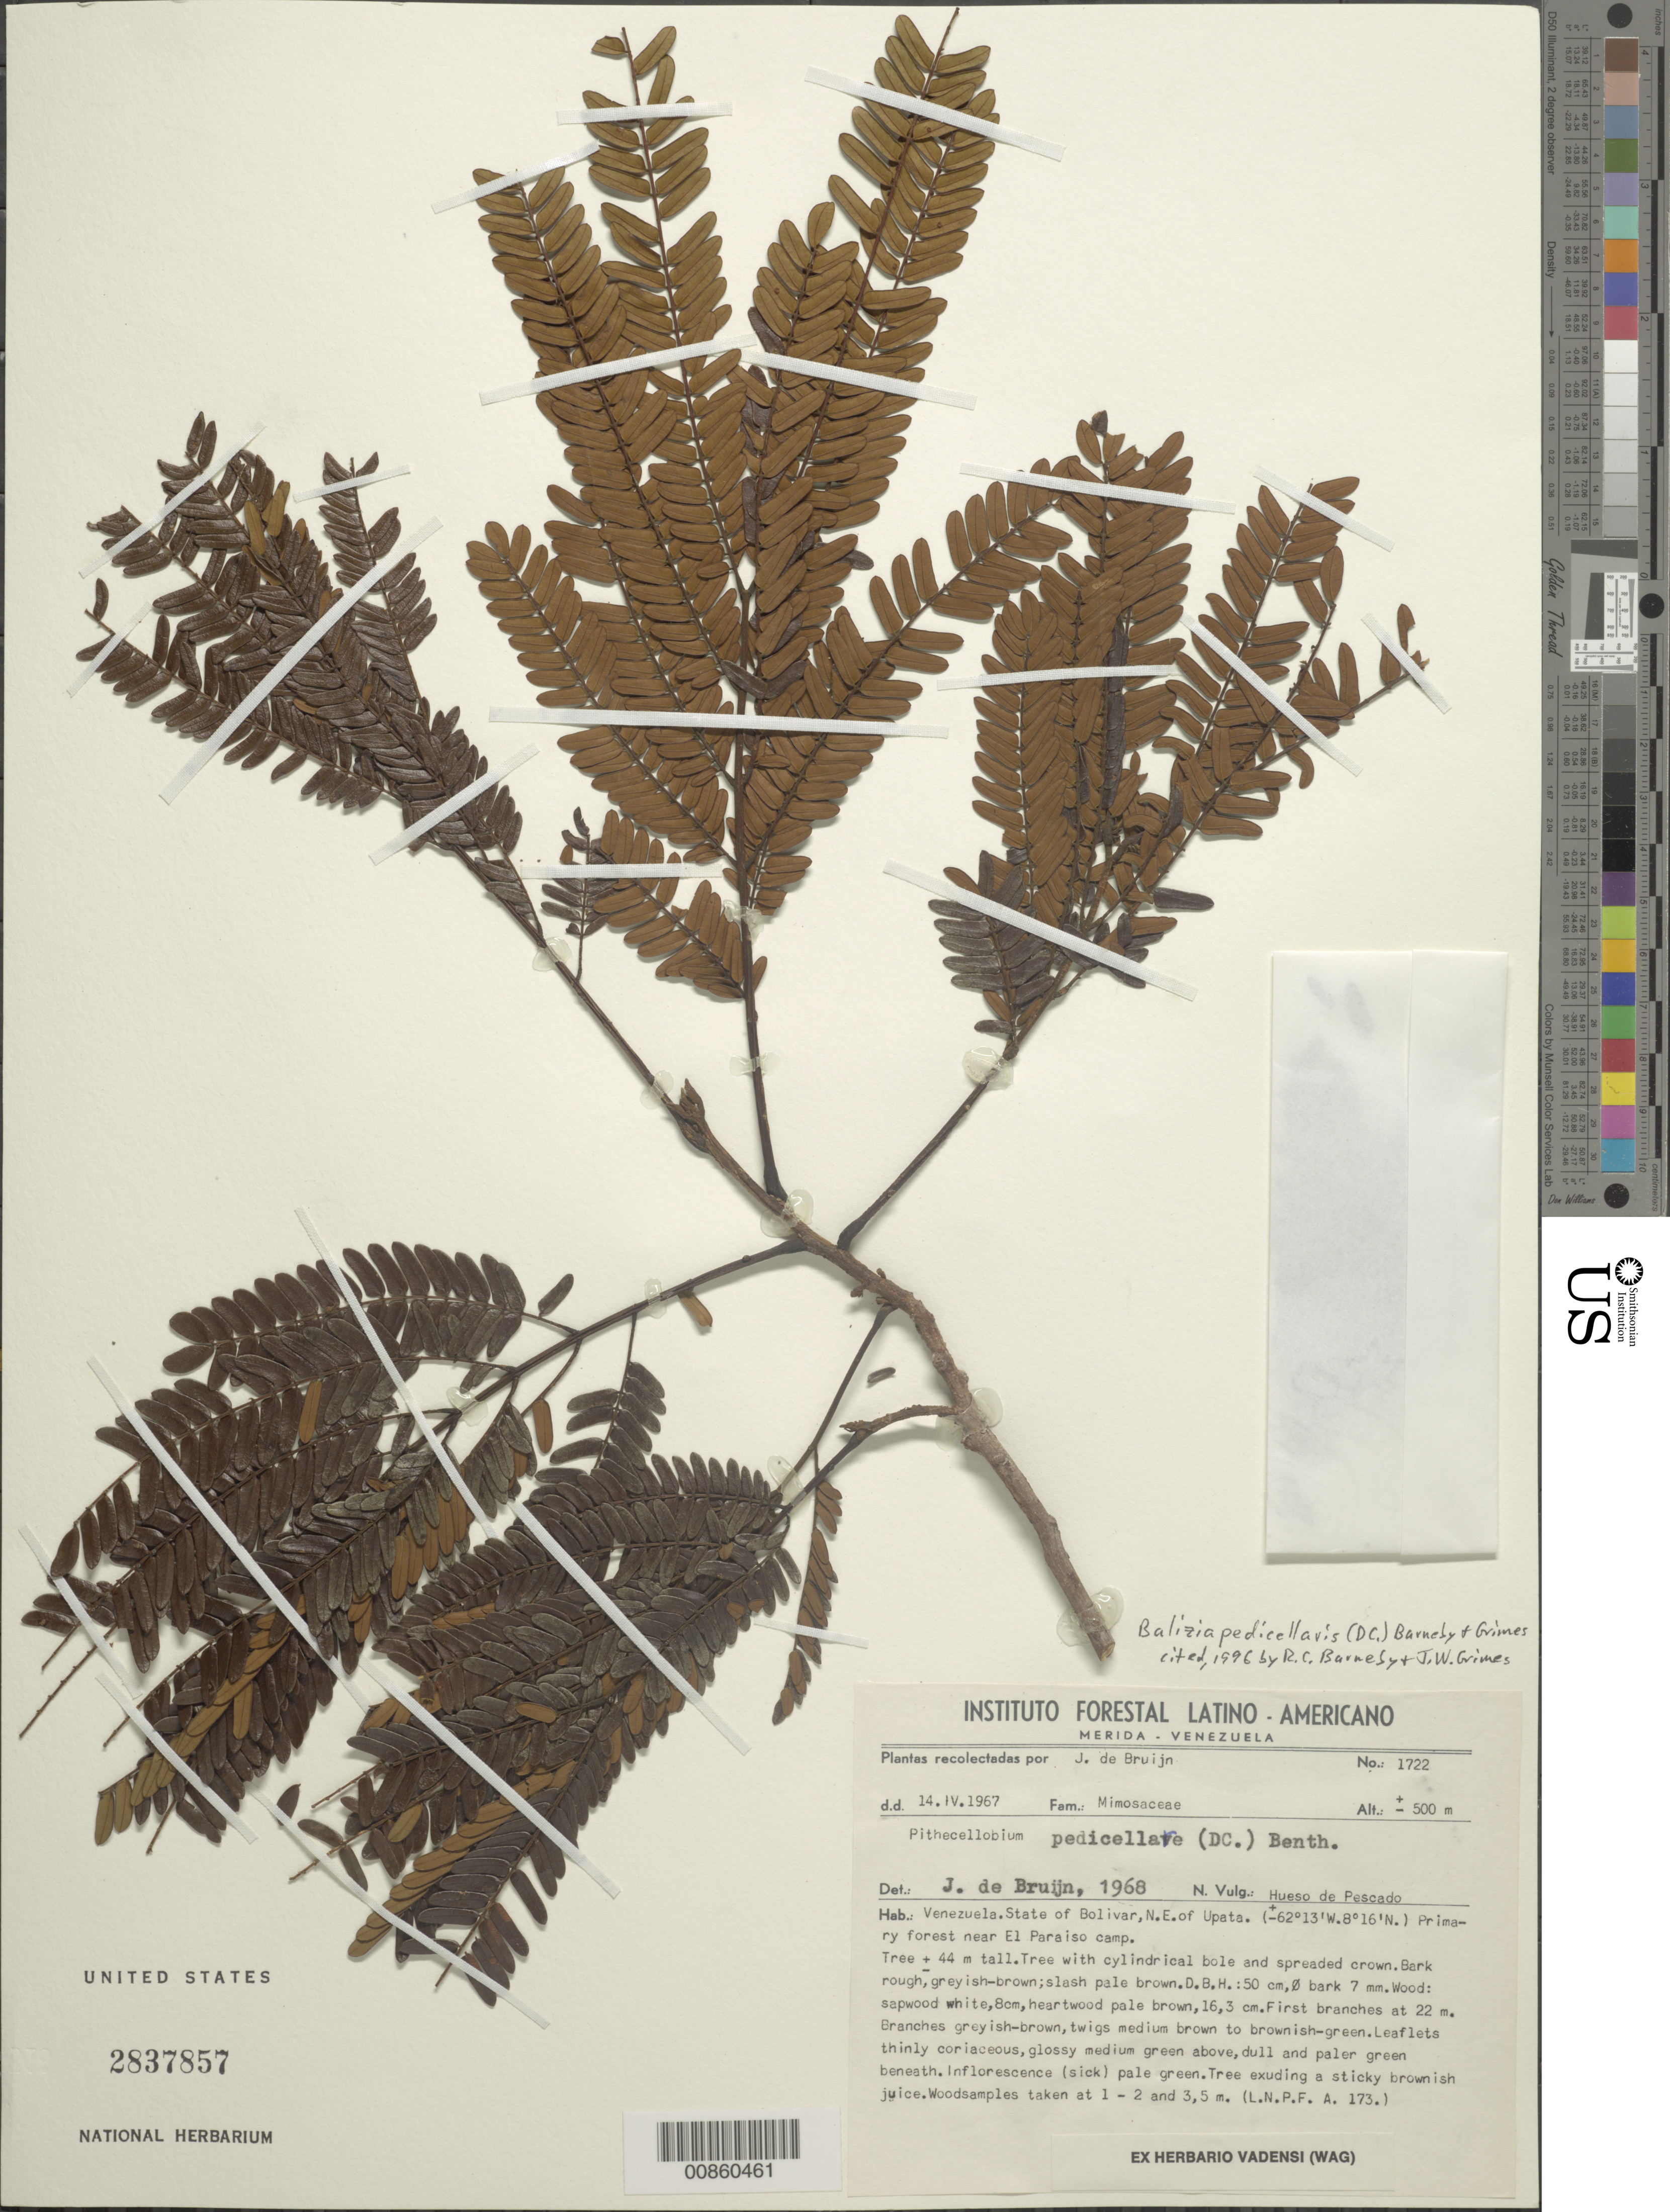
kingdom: Plantae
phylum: Tracheophyta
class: Magnoliopsida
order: Fabales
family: Fabaceae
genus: Hydrochorea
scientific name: Hydrochorea pedicellaris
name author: (DC.) M.V.B. Soares et al.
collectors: J. Bruijn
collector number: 1722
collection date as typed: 14-Apr-67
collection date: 1967-04-14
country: Venezuela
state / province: Bolívar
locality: Upata, NE of, near El Paraiso camp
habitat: Primary forest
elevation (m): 500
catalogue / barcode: US 2837857